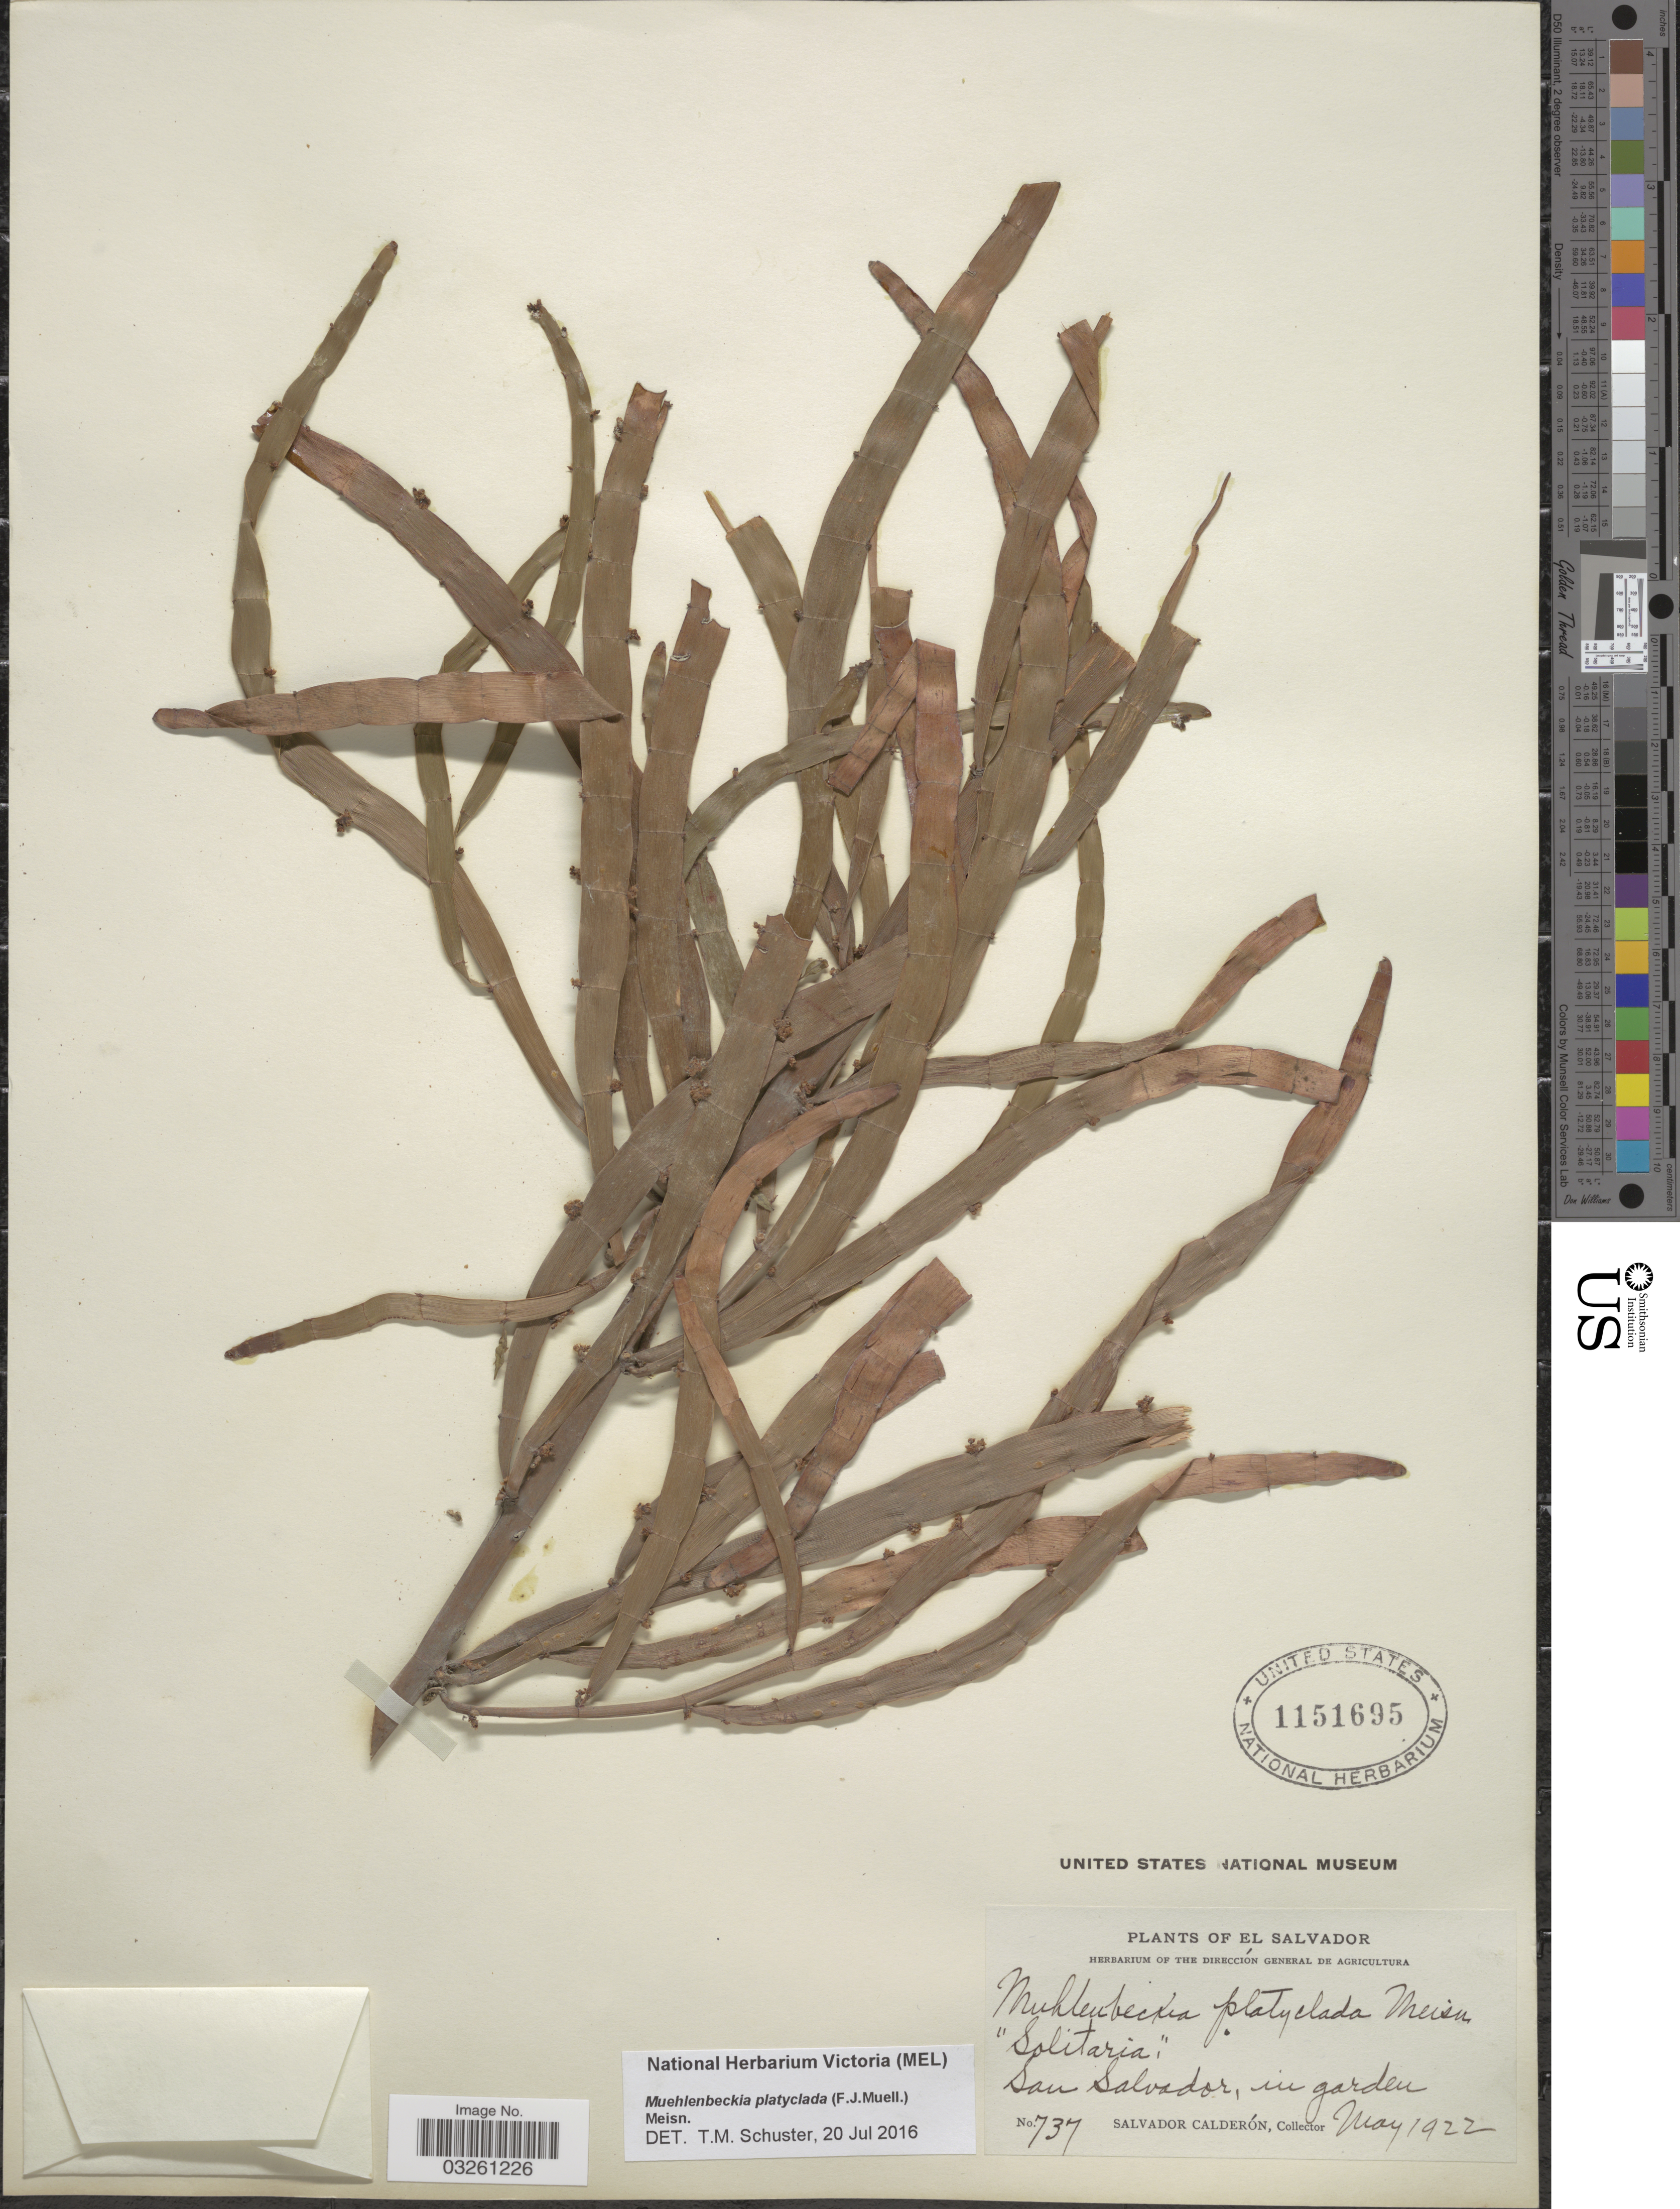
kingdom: Plantae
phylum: Tracheophyta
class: Magnoliopsida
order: Caryophyllales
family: Polygonaceae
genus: Muehlenbeckia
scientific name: Muehlenbeckia platyclada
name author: (F. Muell.) Meisn.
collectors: S. Calderón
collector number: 737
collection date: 1922-05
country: El Salvador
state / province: San Salvador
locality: In garden.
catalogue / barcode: US 1151695